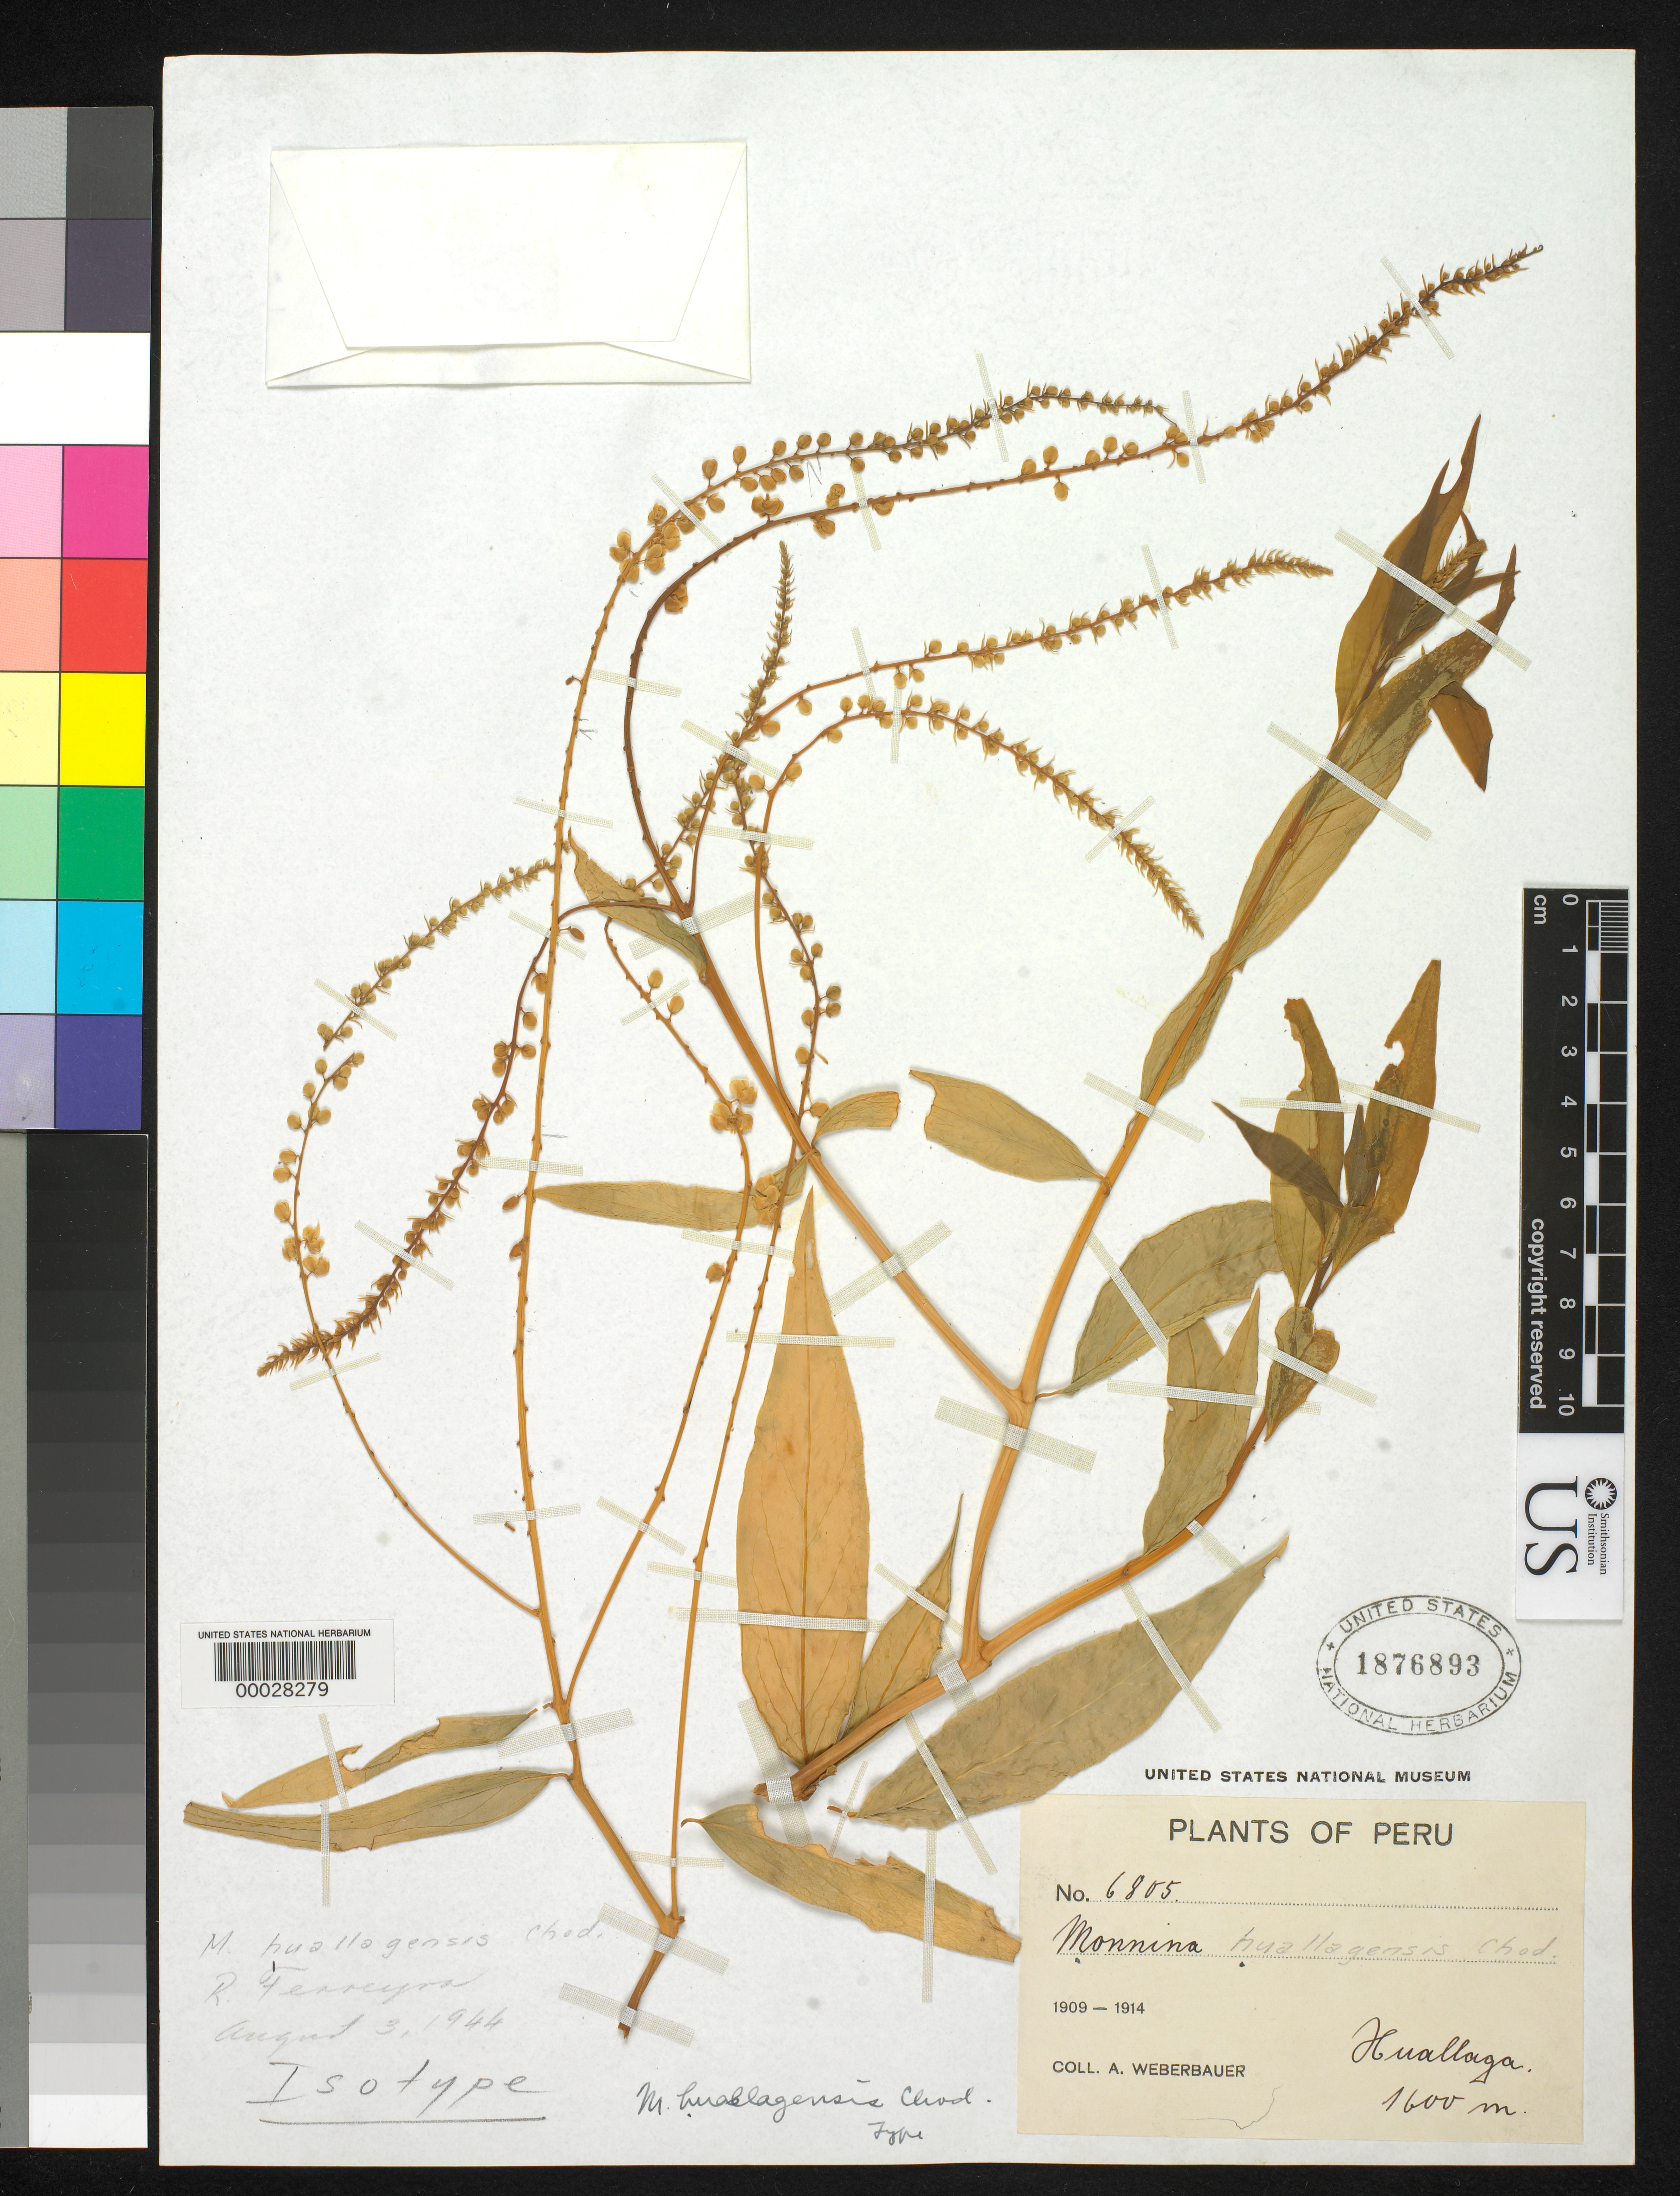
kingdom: Plantae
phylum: Tracheophyta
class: Magnoliopsida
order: Fabales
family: Polygalaceae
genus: Monnina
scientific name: Monnina huallagensis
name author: Chodat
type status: Isolectotype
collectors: A. Weberbauer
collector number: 6805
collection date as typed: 1909 to -- --- 1914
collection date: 1909/1914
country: Peru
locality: Huallaga.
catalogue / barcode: US 1876893